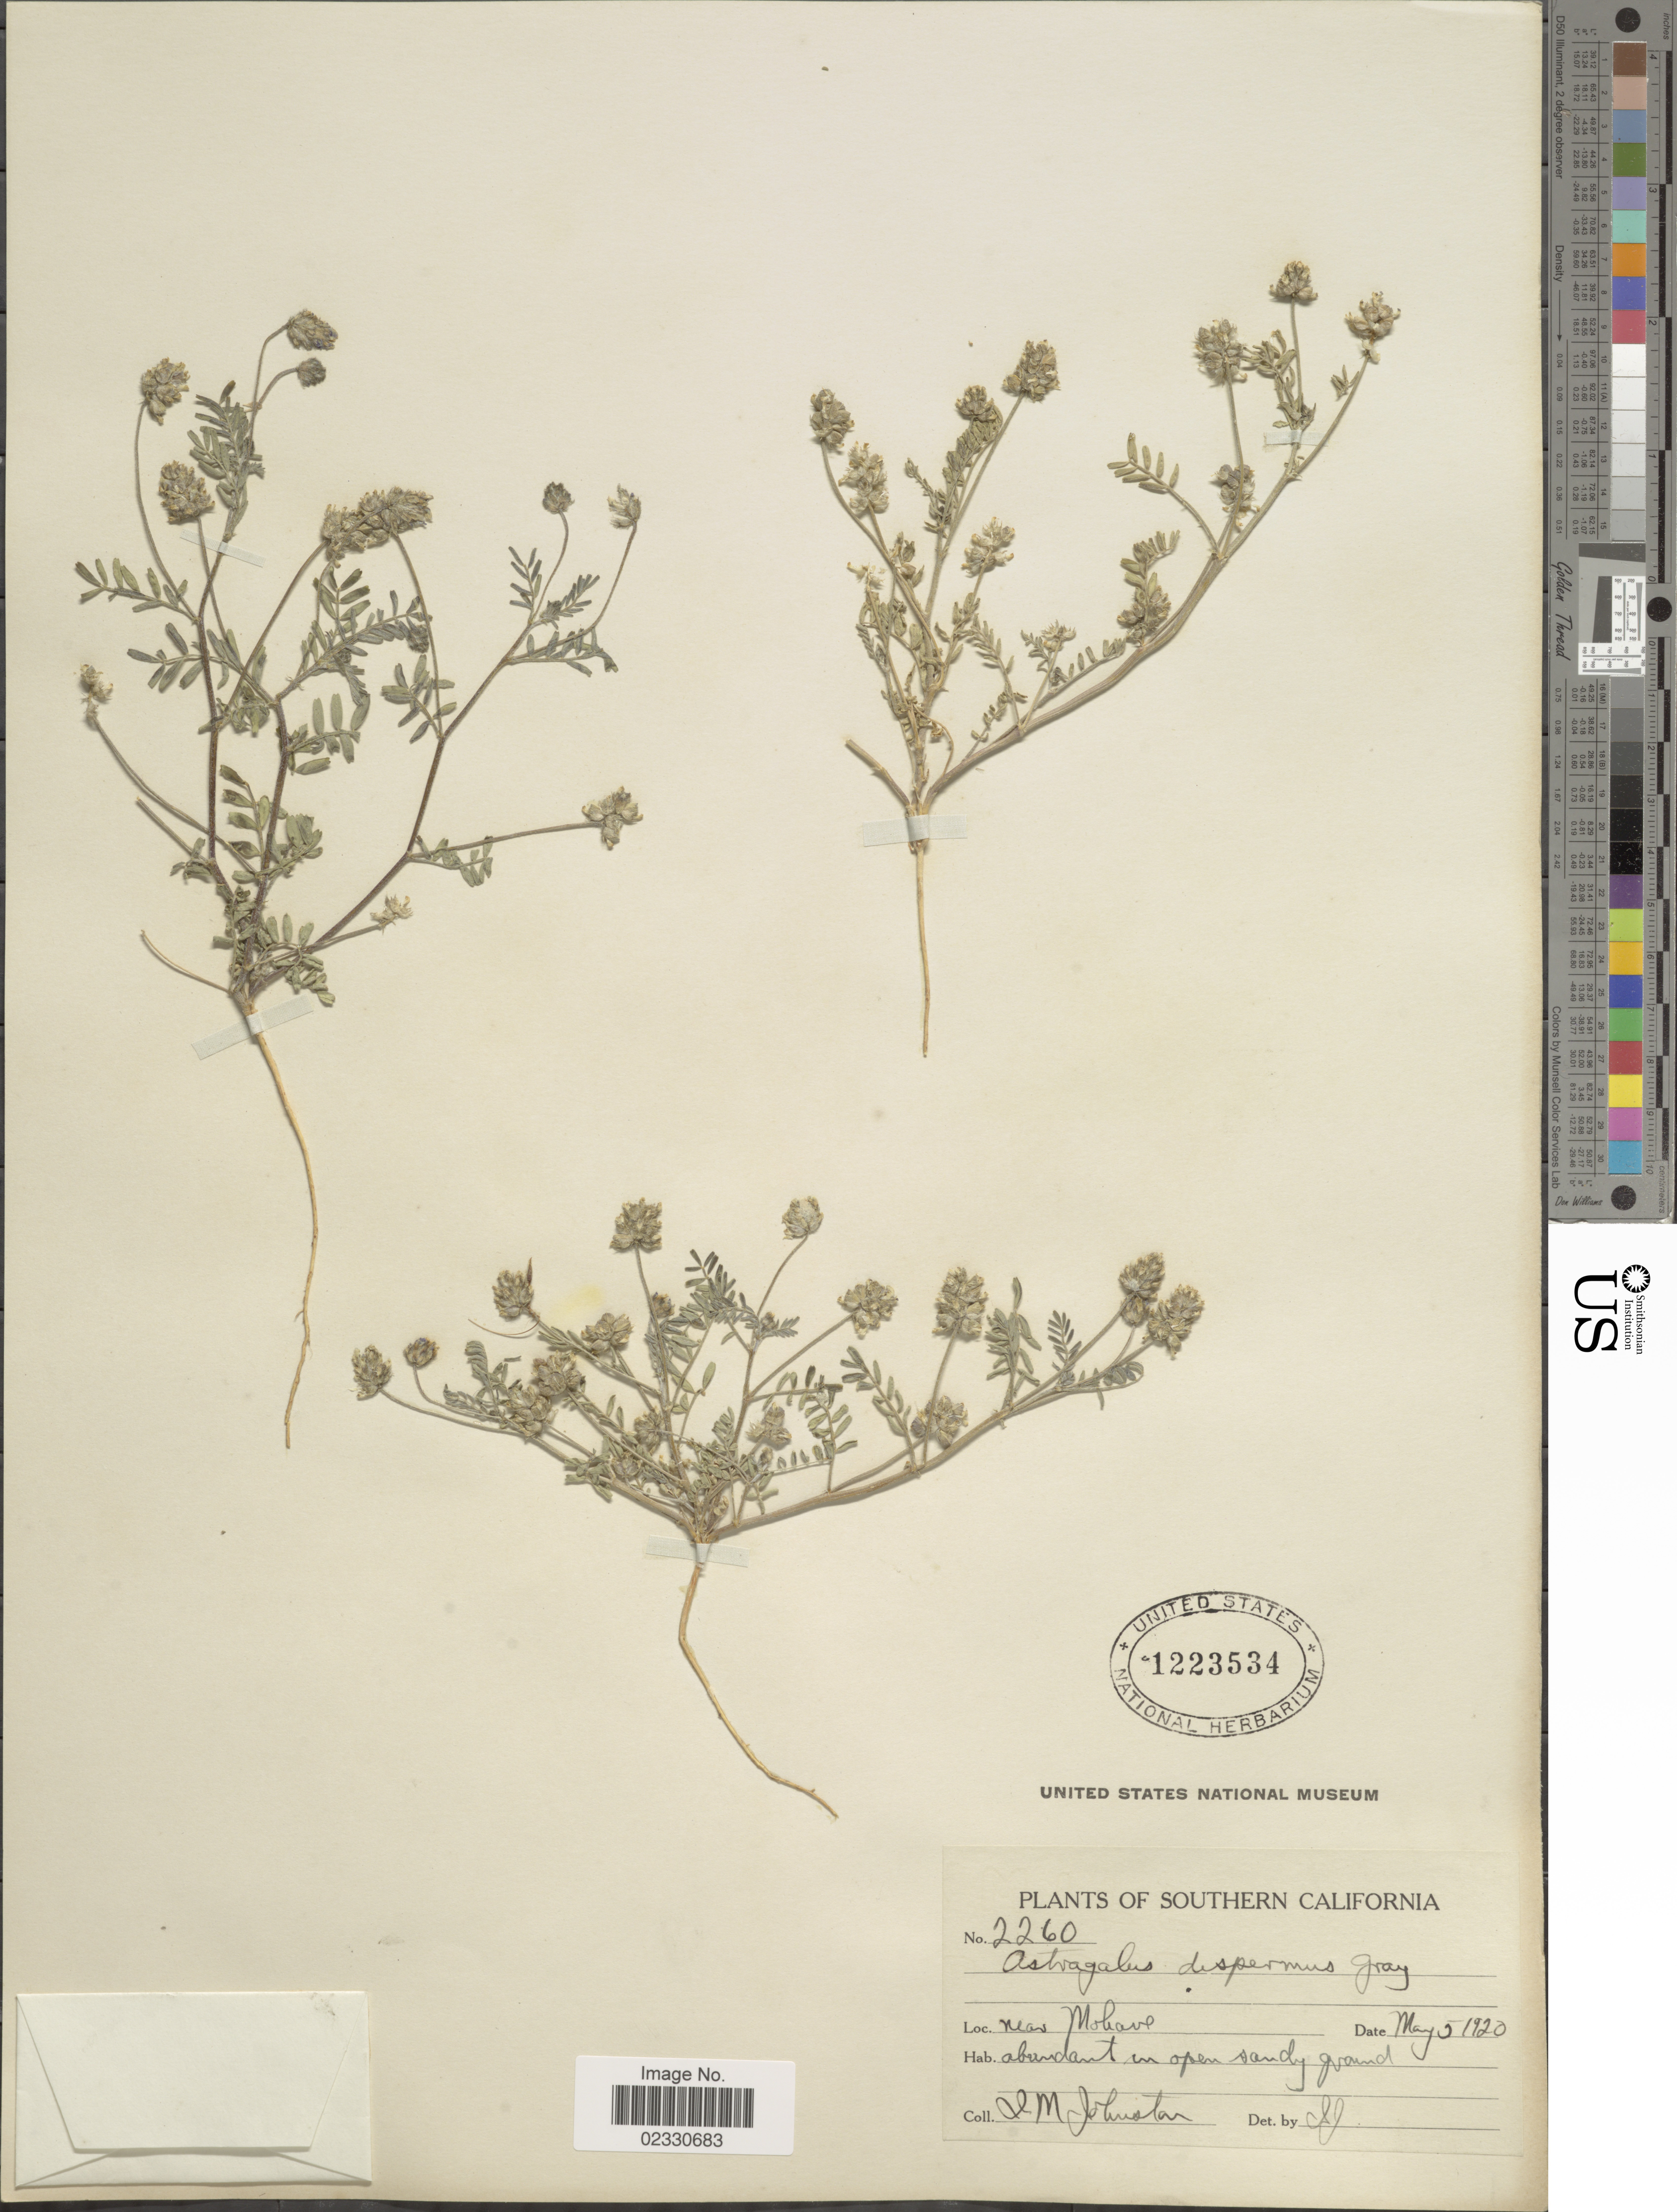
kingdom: Plantae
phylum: Tracheophyta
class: Magnoliopsida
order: Fabales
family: Fabaceae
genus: Astragalus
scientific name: Astragalus dispermus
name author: A. Gray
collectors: I.M. Johnston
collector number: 2260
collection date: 1920-05-05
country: United States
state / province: California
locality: Southern California, near Mohave.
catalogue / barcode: US 1223534